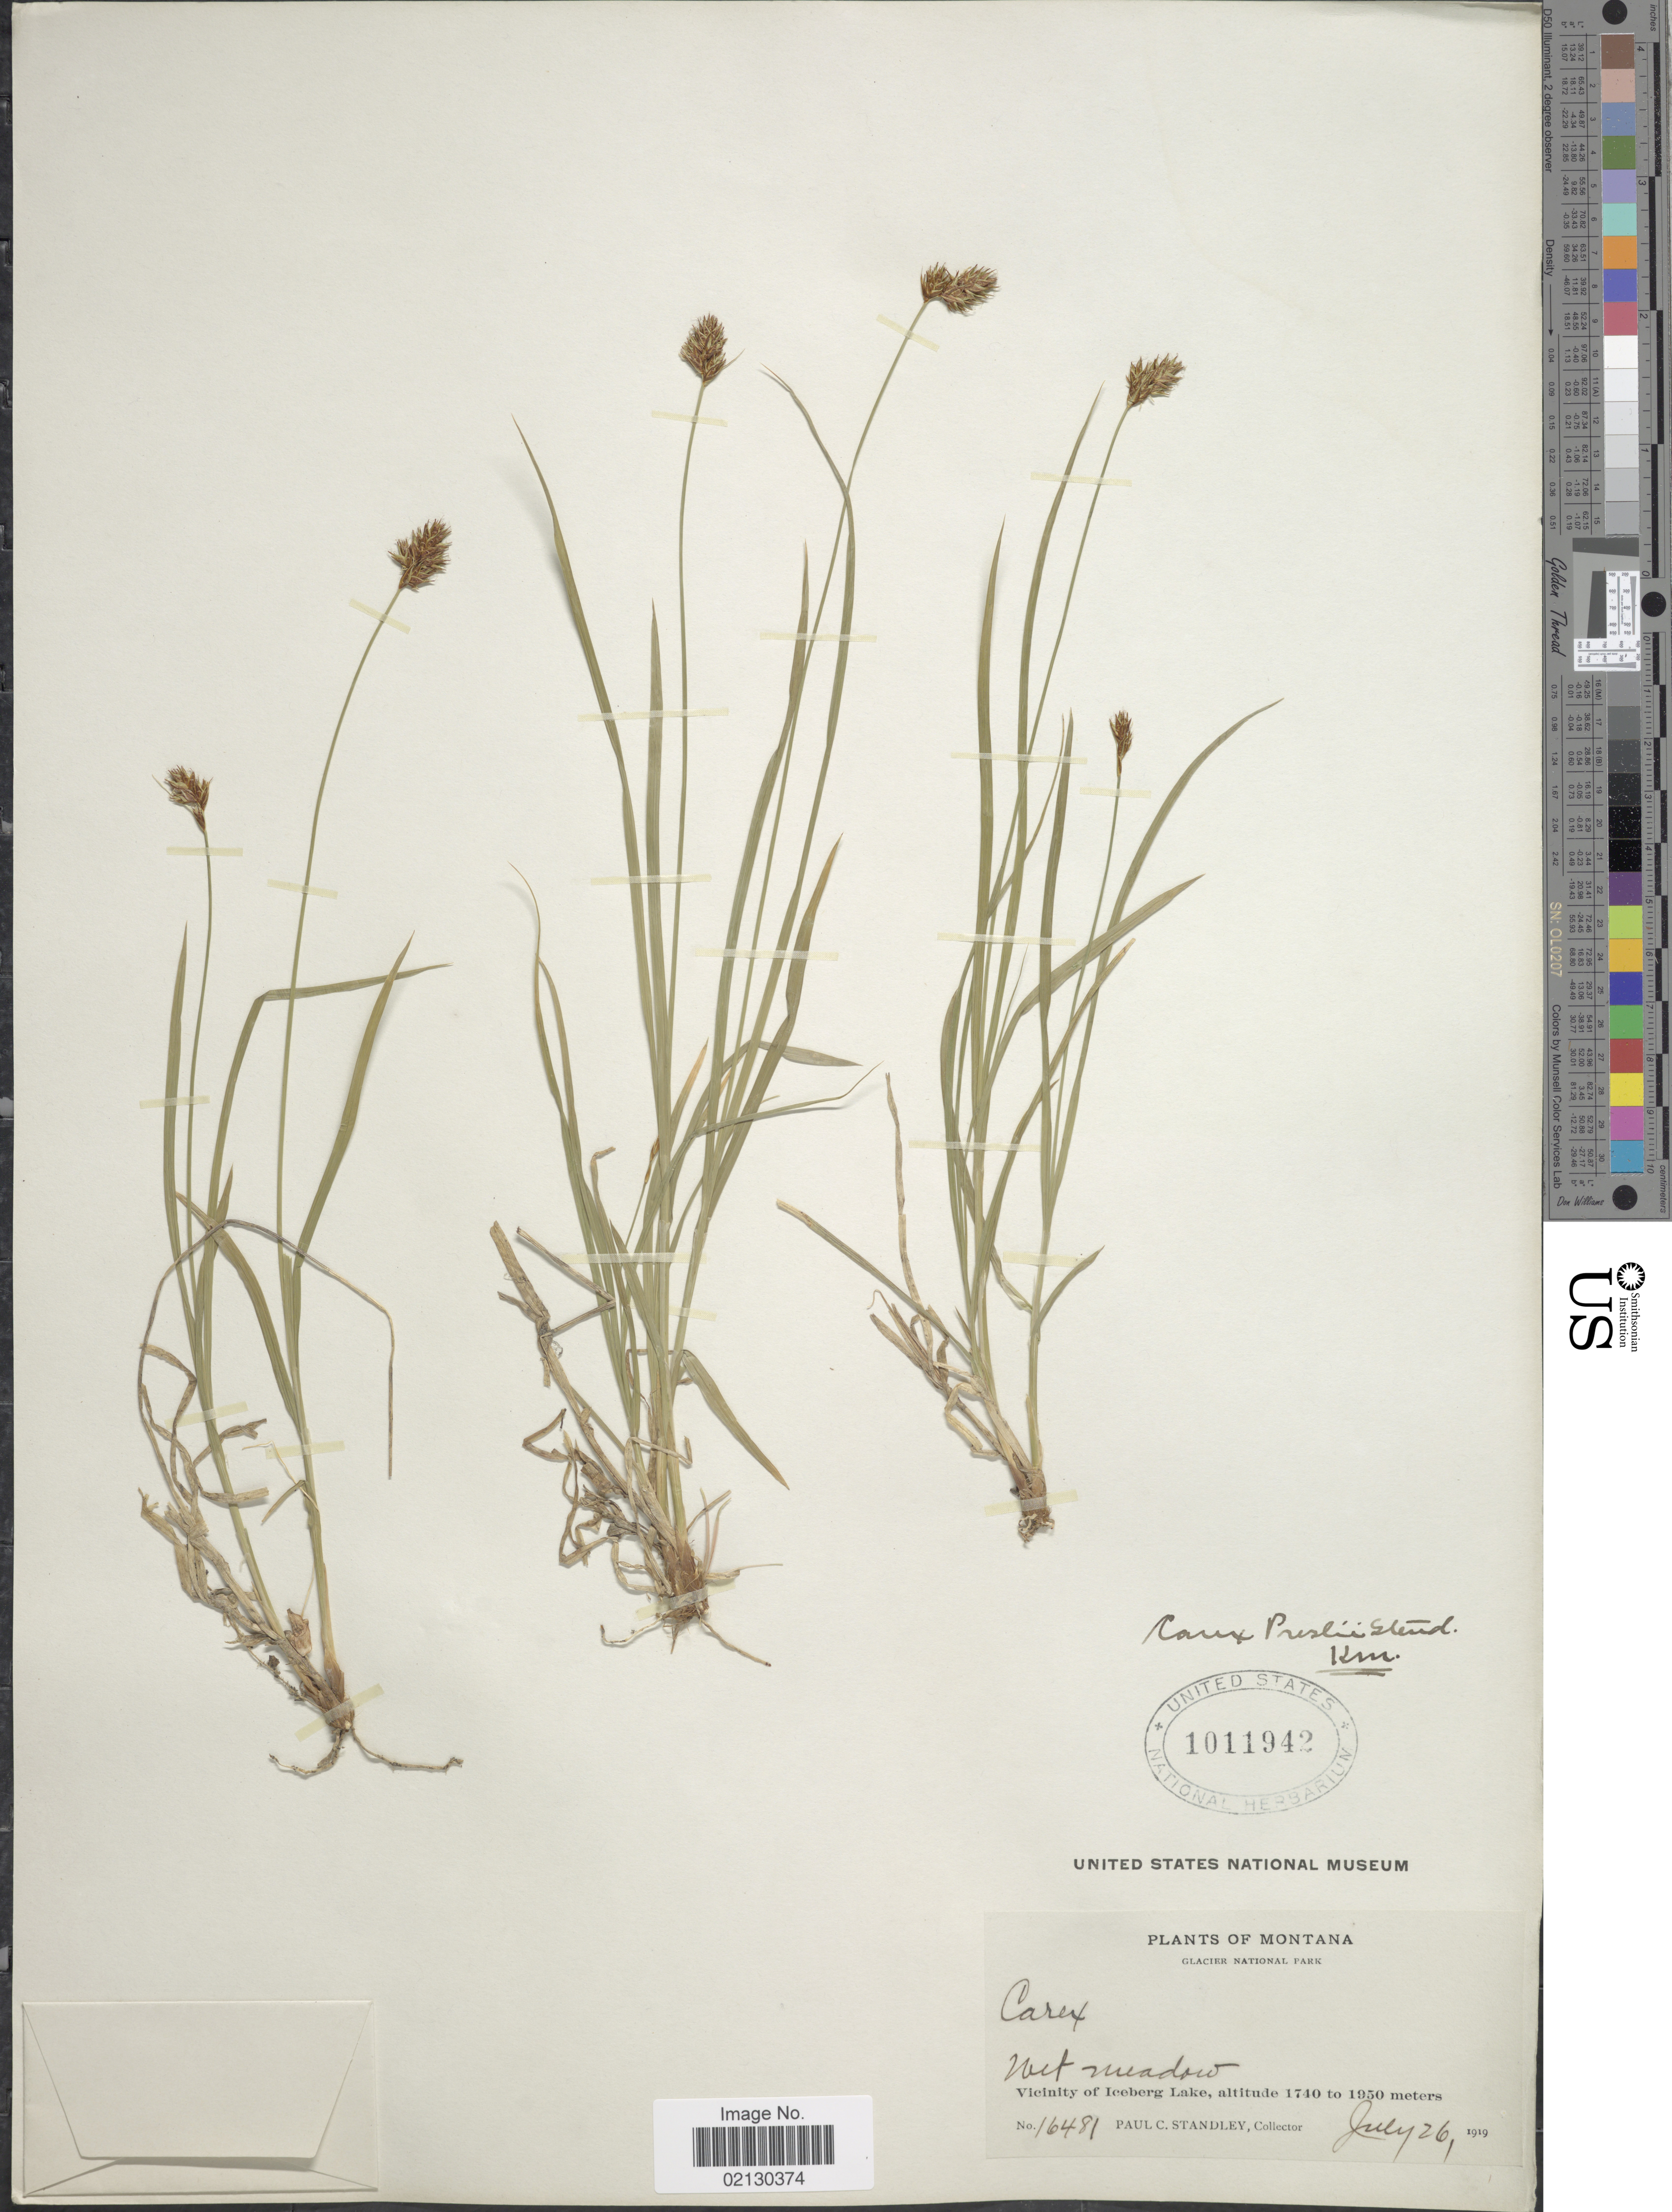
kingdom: Plantae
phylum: Tracheophyta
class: Liliopsida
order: Poales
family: Cyperaceae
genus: Carex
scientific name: Carex preslii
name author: Steud.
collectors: P. C. Standley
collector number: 16481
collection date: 1919-07-26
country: United States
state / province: Montana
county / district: Glacier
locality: Glacier National Park, Vicinity of Iceberg Lake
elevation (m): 1740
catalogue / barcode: US 1011942